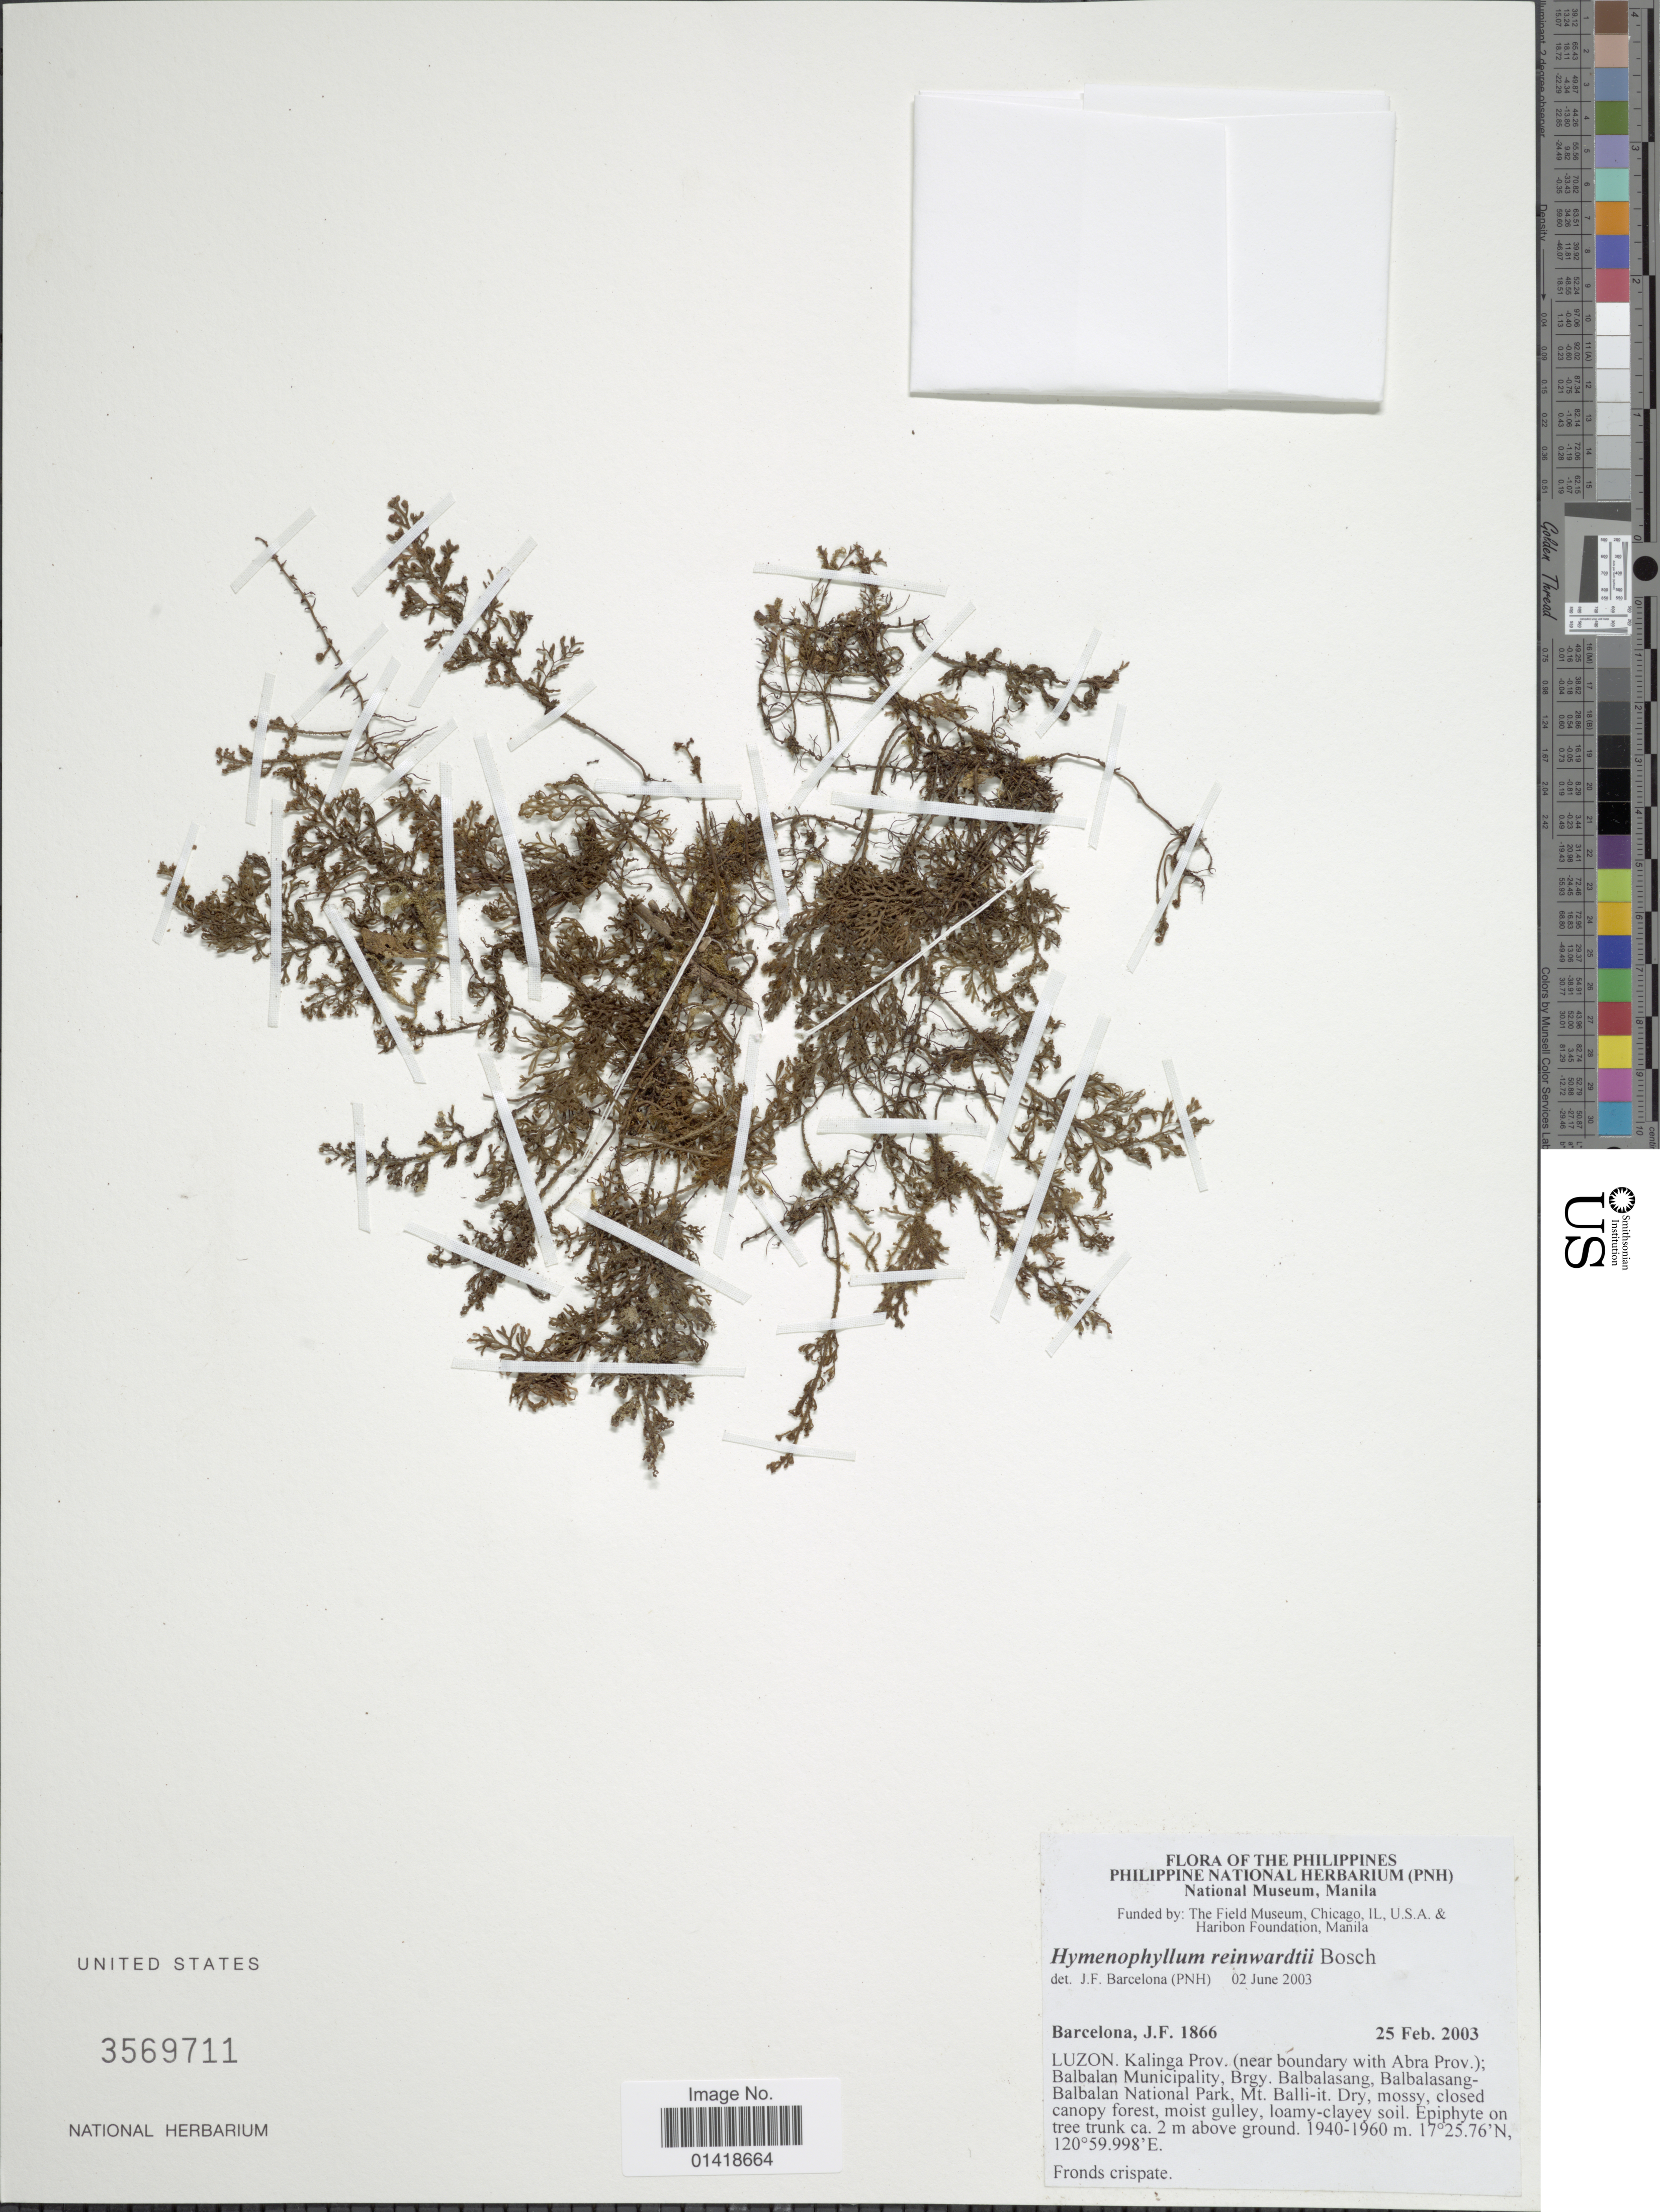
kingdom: Plantae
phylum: Tracheophyta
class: Polypodiopsida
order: Hymenophyllales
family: Hymenophyllaceae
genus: Hymenophyllum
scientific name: Hymenophyllum reinwardtii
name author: Bosch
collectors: J. F. Barcelona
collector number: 1866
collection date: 2003-02-25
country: Philippines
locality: The Philippines. Luzon. Kalinga Prov. (near boundary with Abra Prov.); Balbalan Municipality, Brgy. Balbalasang, Balbalasang-Balbalsan National Park, Mt. Balli-it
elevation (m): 1940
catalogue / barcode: US 3569711